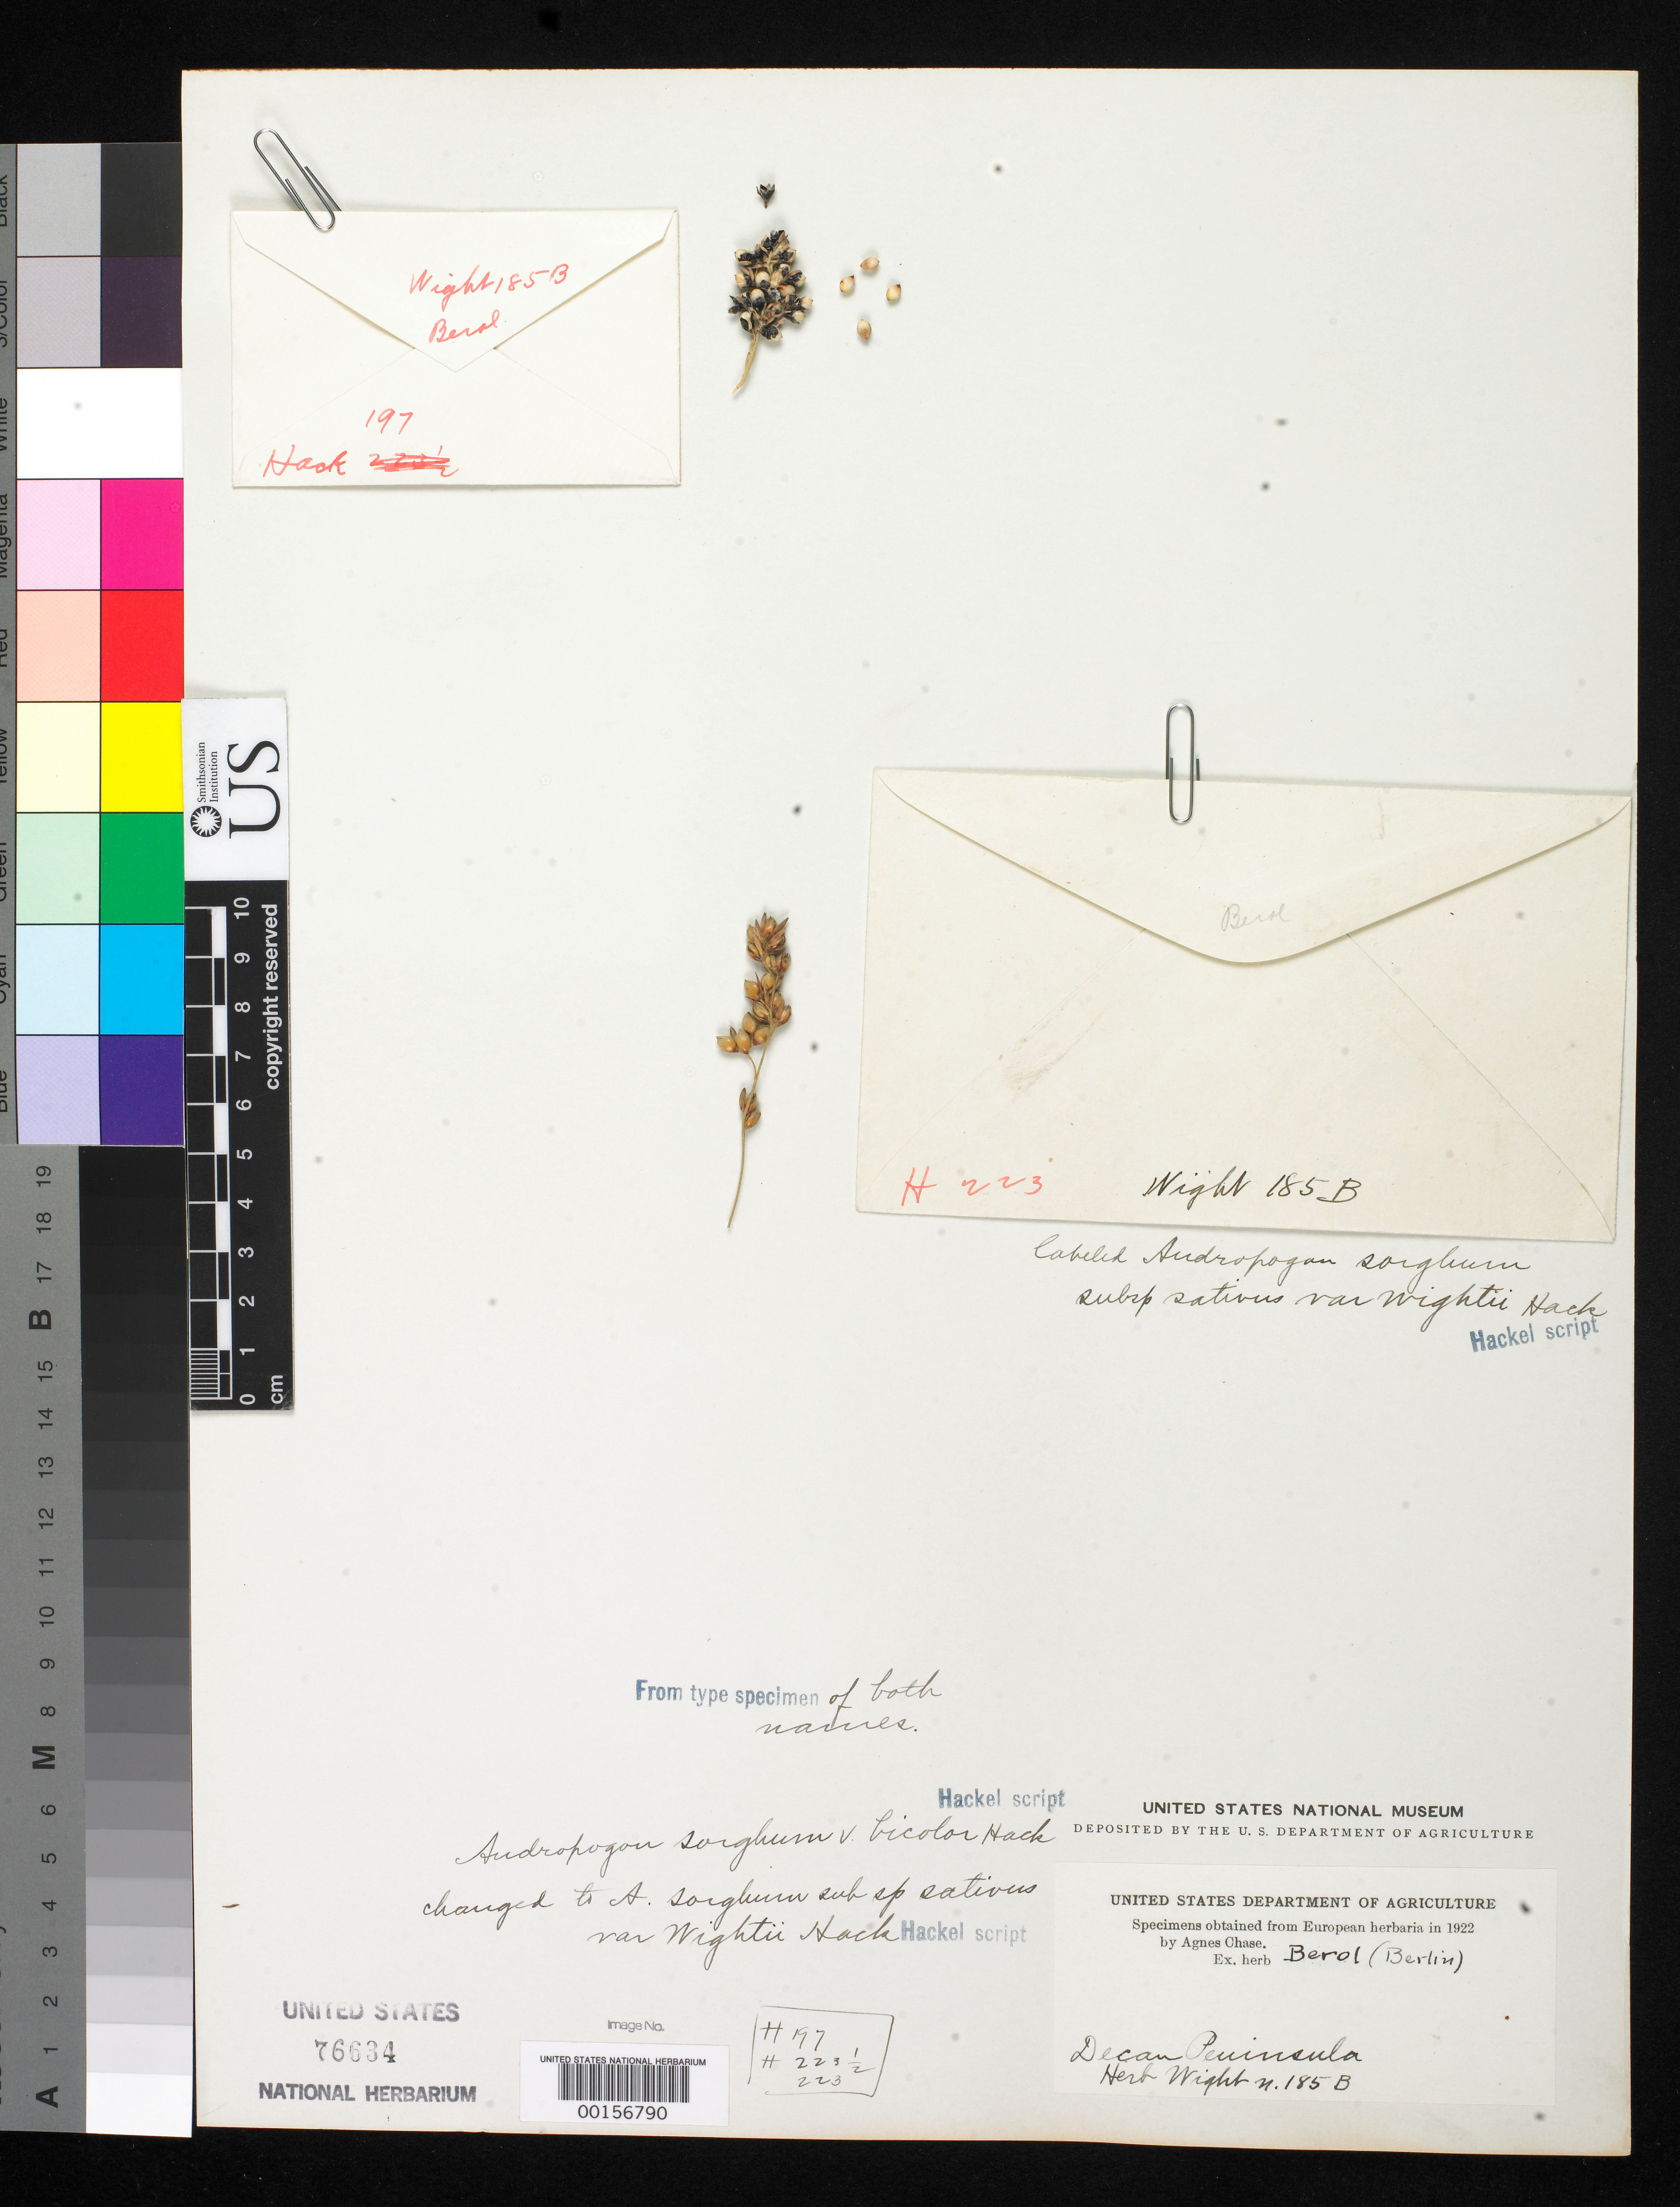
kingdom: Plantae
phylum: Tracheophyta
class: Liliopsida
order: Poales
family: Poaceae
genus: Andropogon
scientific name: Andropogon sorghum subsp. sativus var. wightii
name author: Hack. in A. DC.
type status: Type Fragment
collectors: R. Wight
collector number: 185b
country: India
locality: Decan Peninsula.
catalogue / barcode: US 76634